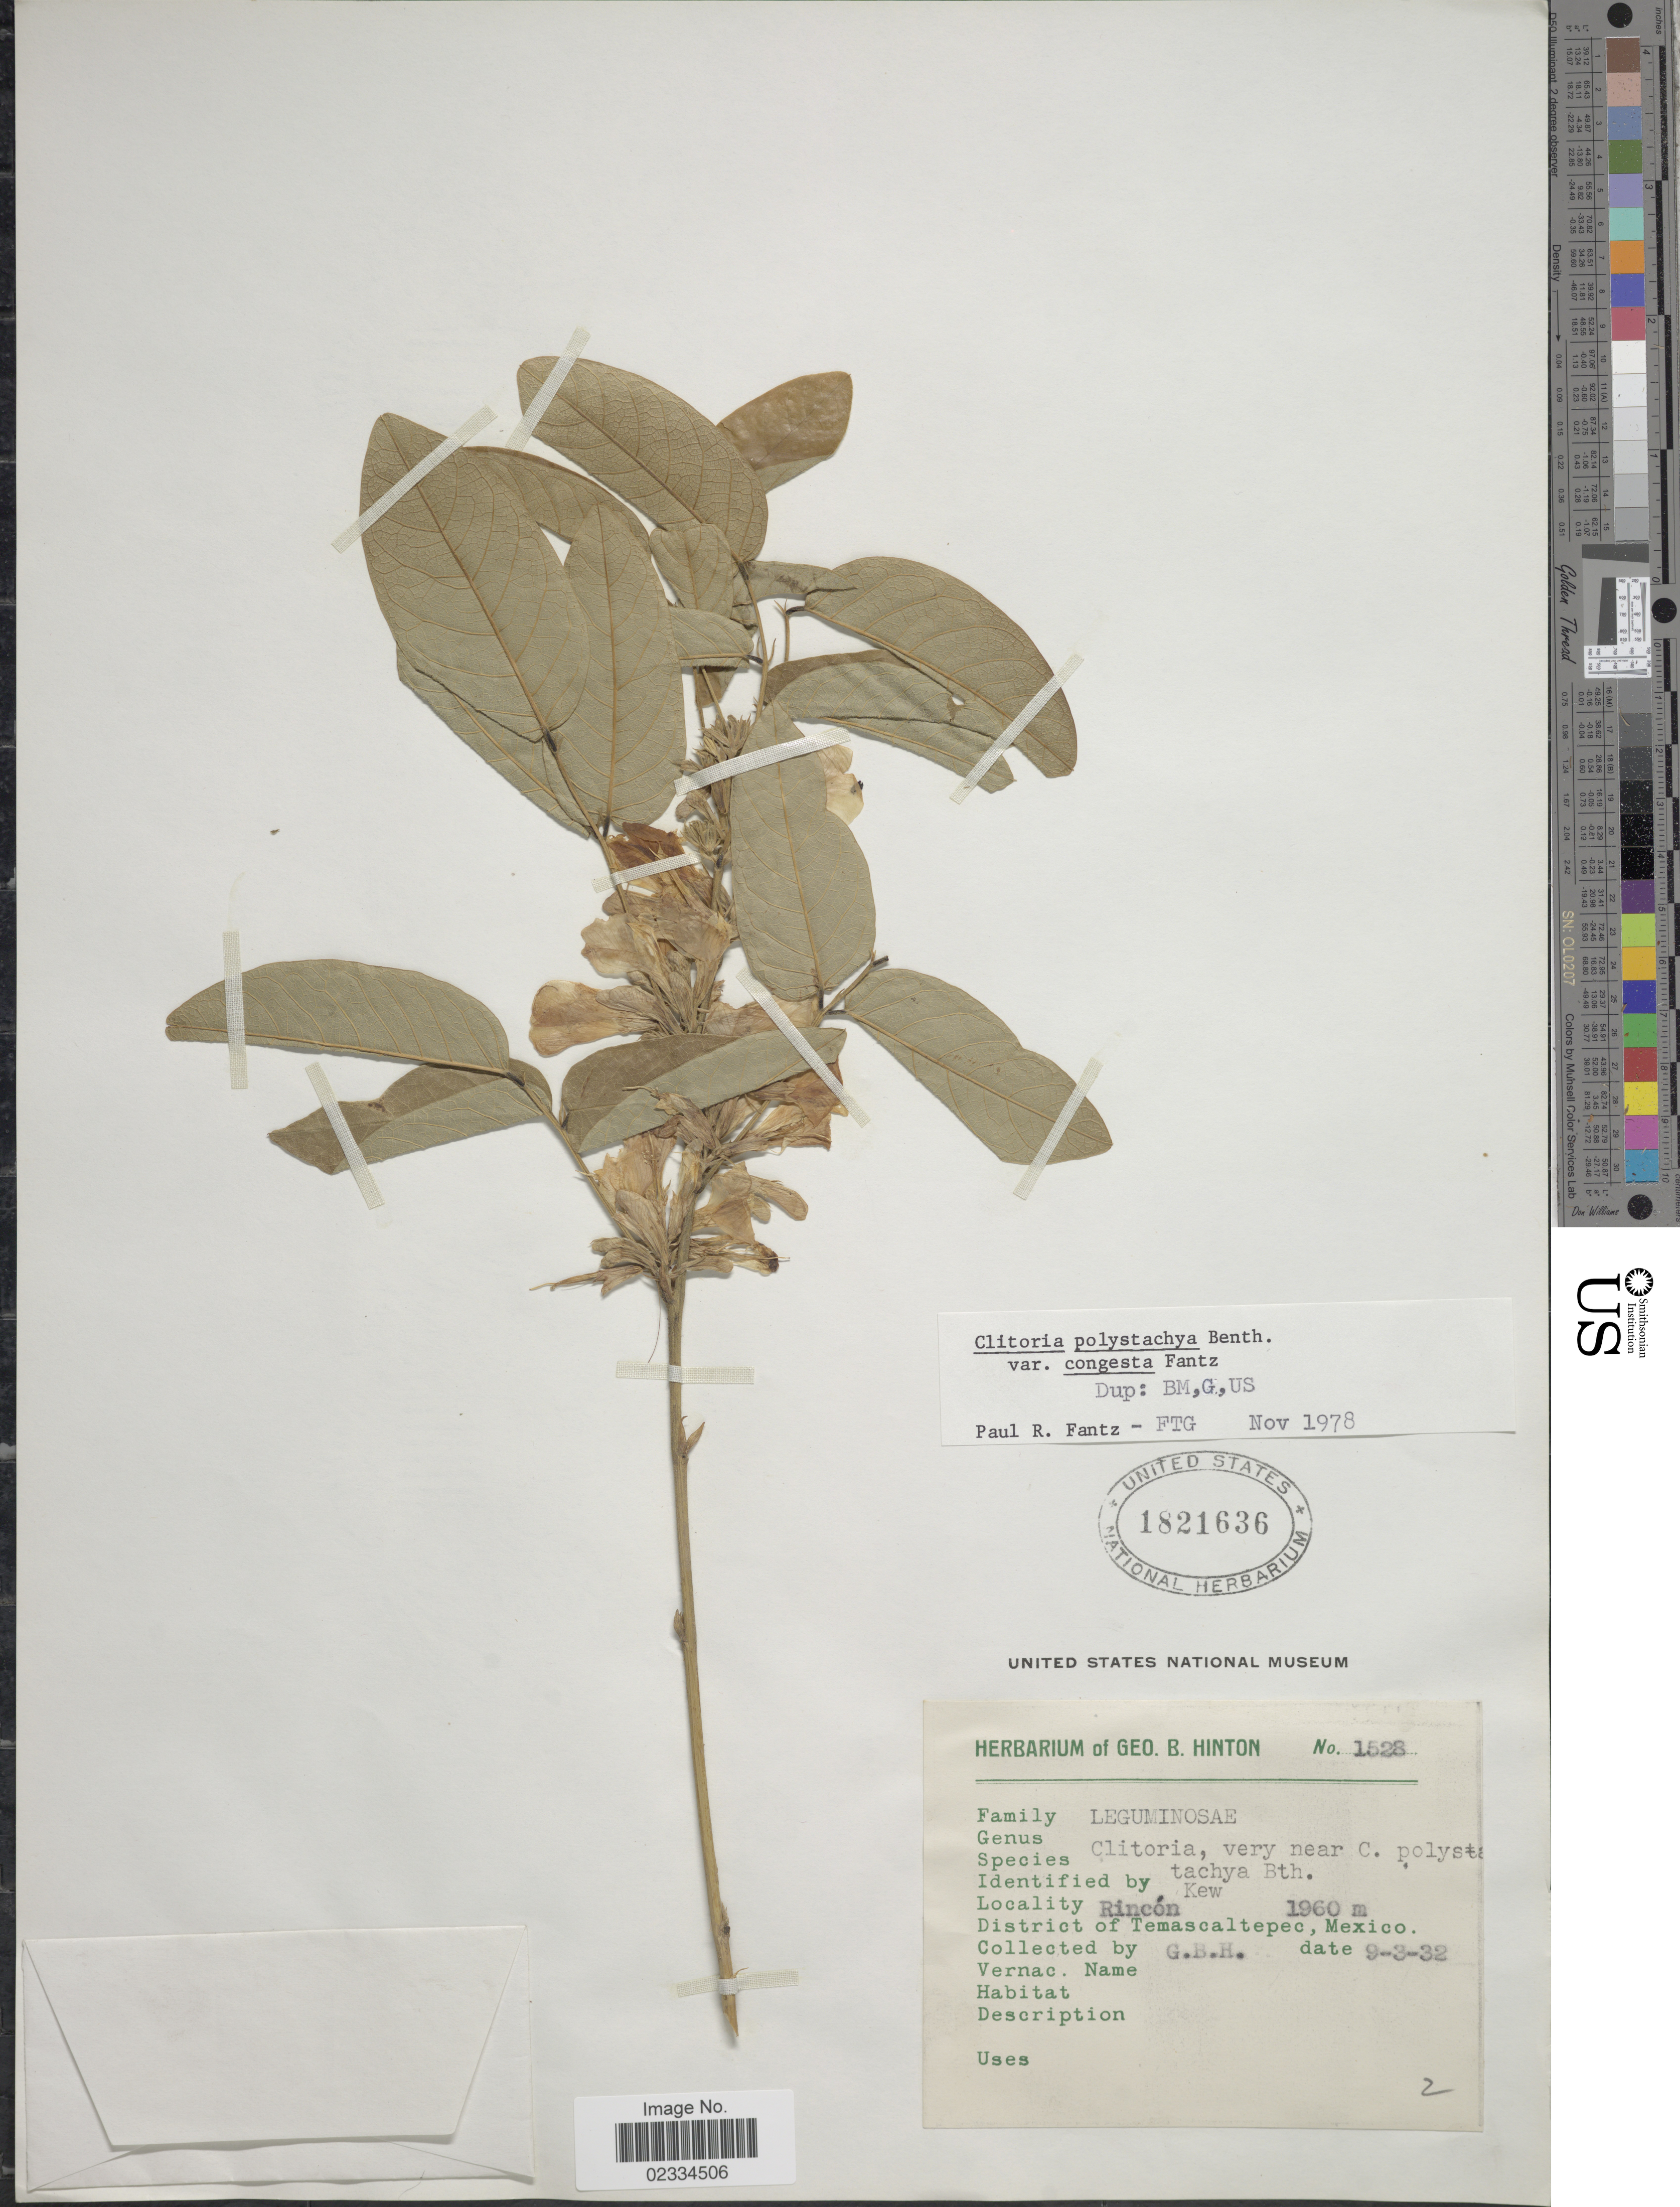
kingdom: Plantae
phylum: Tracheophyta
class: Magnoliopsida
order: Fabales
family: Fabaceae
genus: Clitoria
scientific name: Clitoria polystachya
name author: Benth.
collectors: G. B. Hinton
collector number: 1528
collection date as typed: Transcribed d/m/y: 3/9/32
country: Mexico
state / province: México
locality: Rincon, District of Temascaltepec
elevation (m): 1960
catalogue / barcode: US 1821636